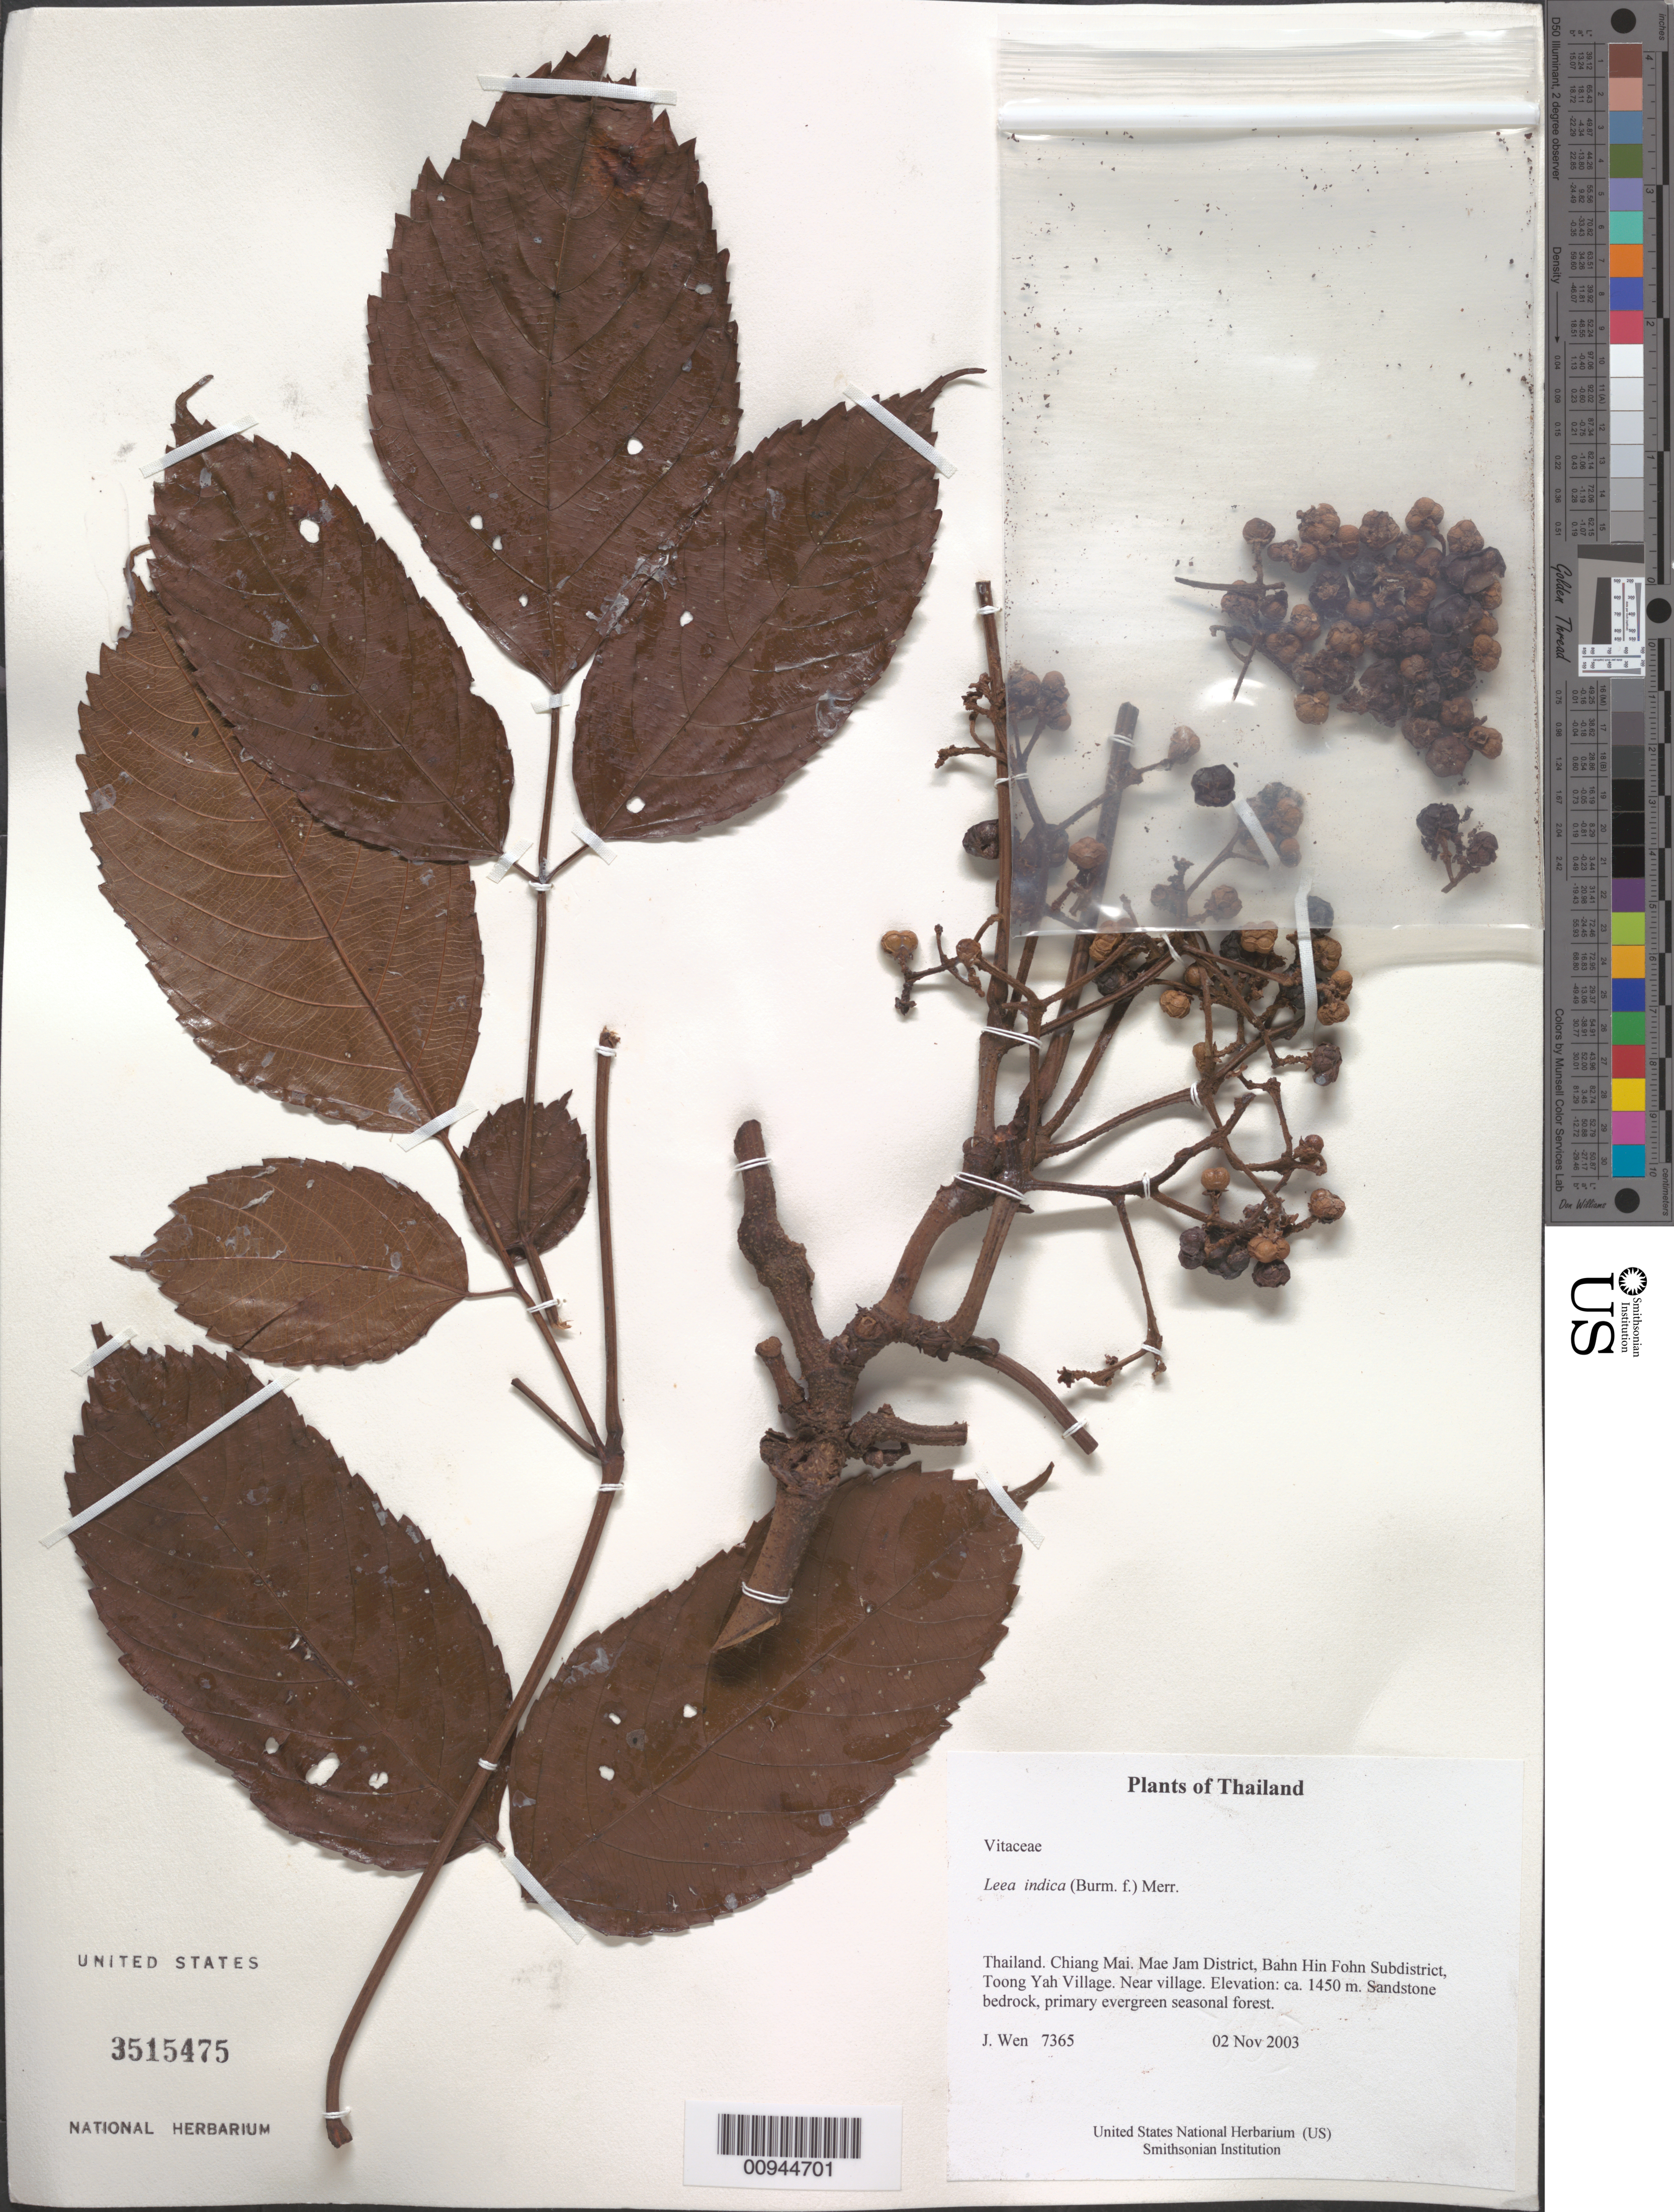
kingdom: Plantae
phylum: Tracheophyta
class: Magnoliopsida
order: Vitales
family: Vitaceae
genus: Leea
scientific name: Leea indica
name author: (Burm. f.) Merr.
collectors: J. Wen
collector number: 7365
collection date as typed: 02 Nov 2003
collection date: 2003-11-02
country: Thailand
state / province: Chiang Mai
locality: Mae Jam District, Bahn Hin Fohn Subdistrict, Toong Yah Village. Near village.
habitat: Sandstone bedrock, primary evergreen seasonal forest.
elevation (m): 1450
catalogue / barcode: US 3515475